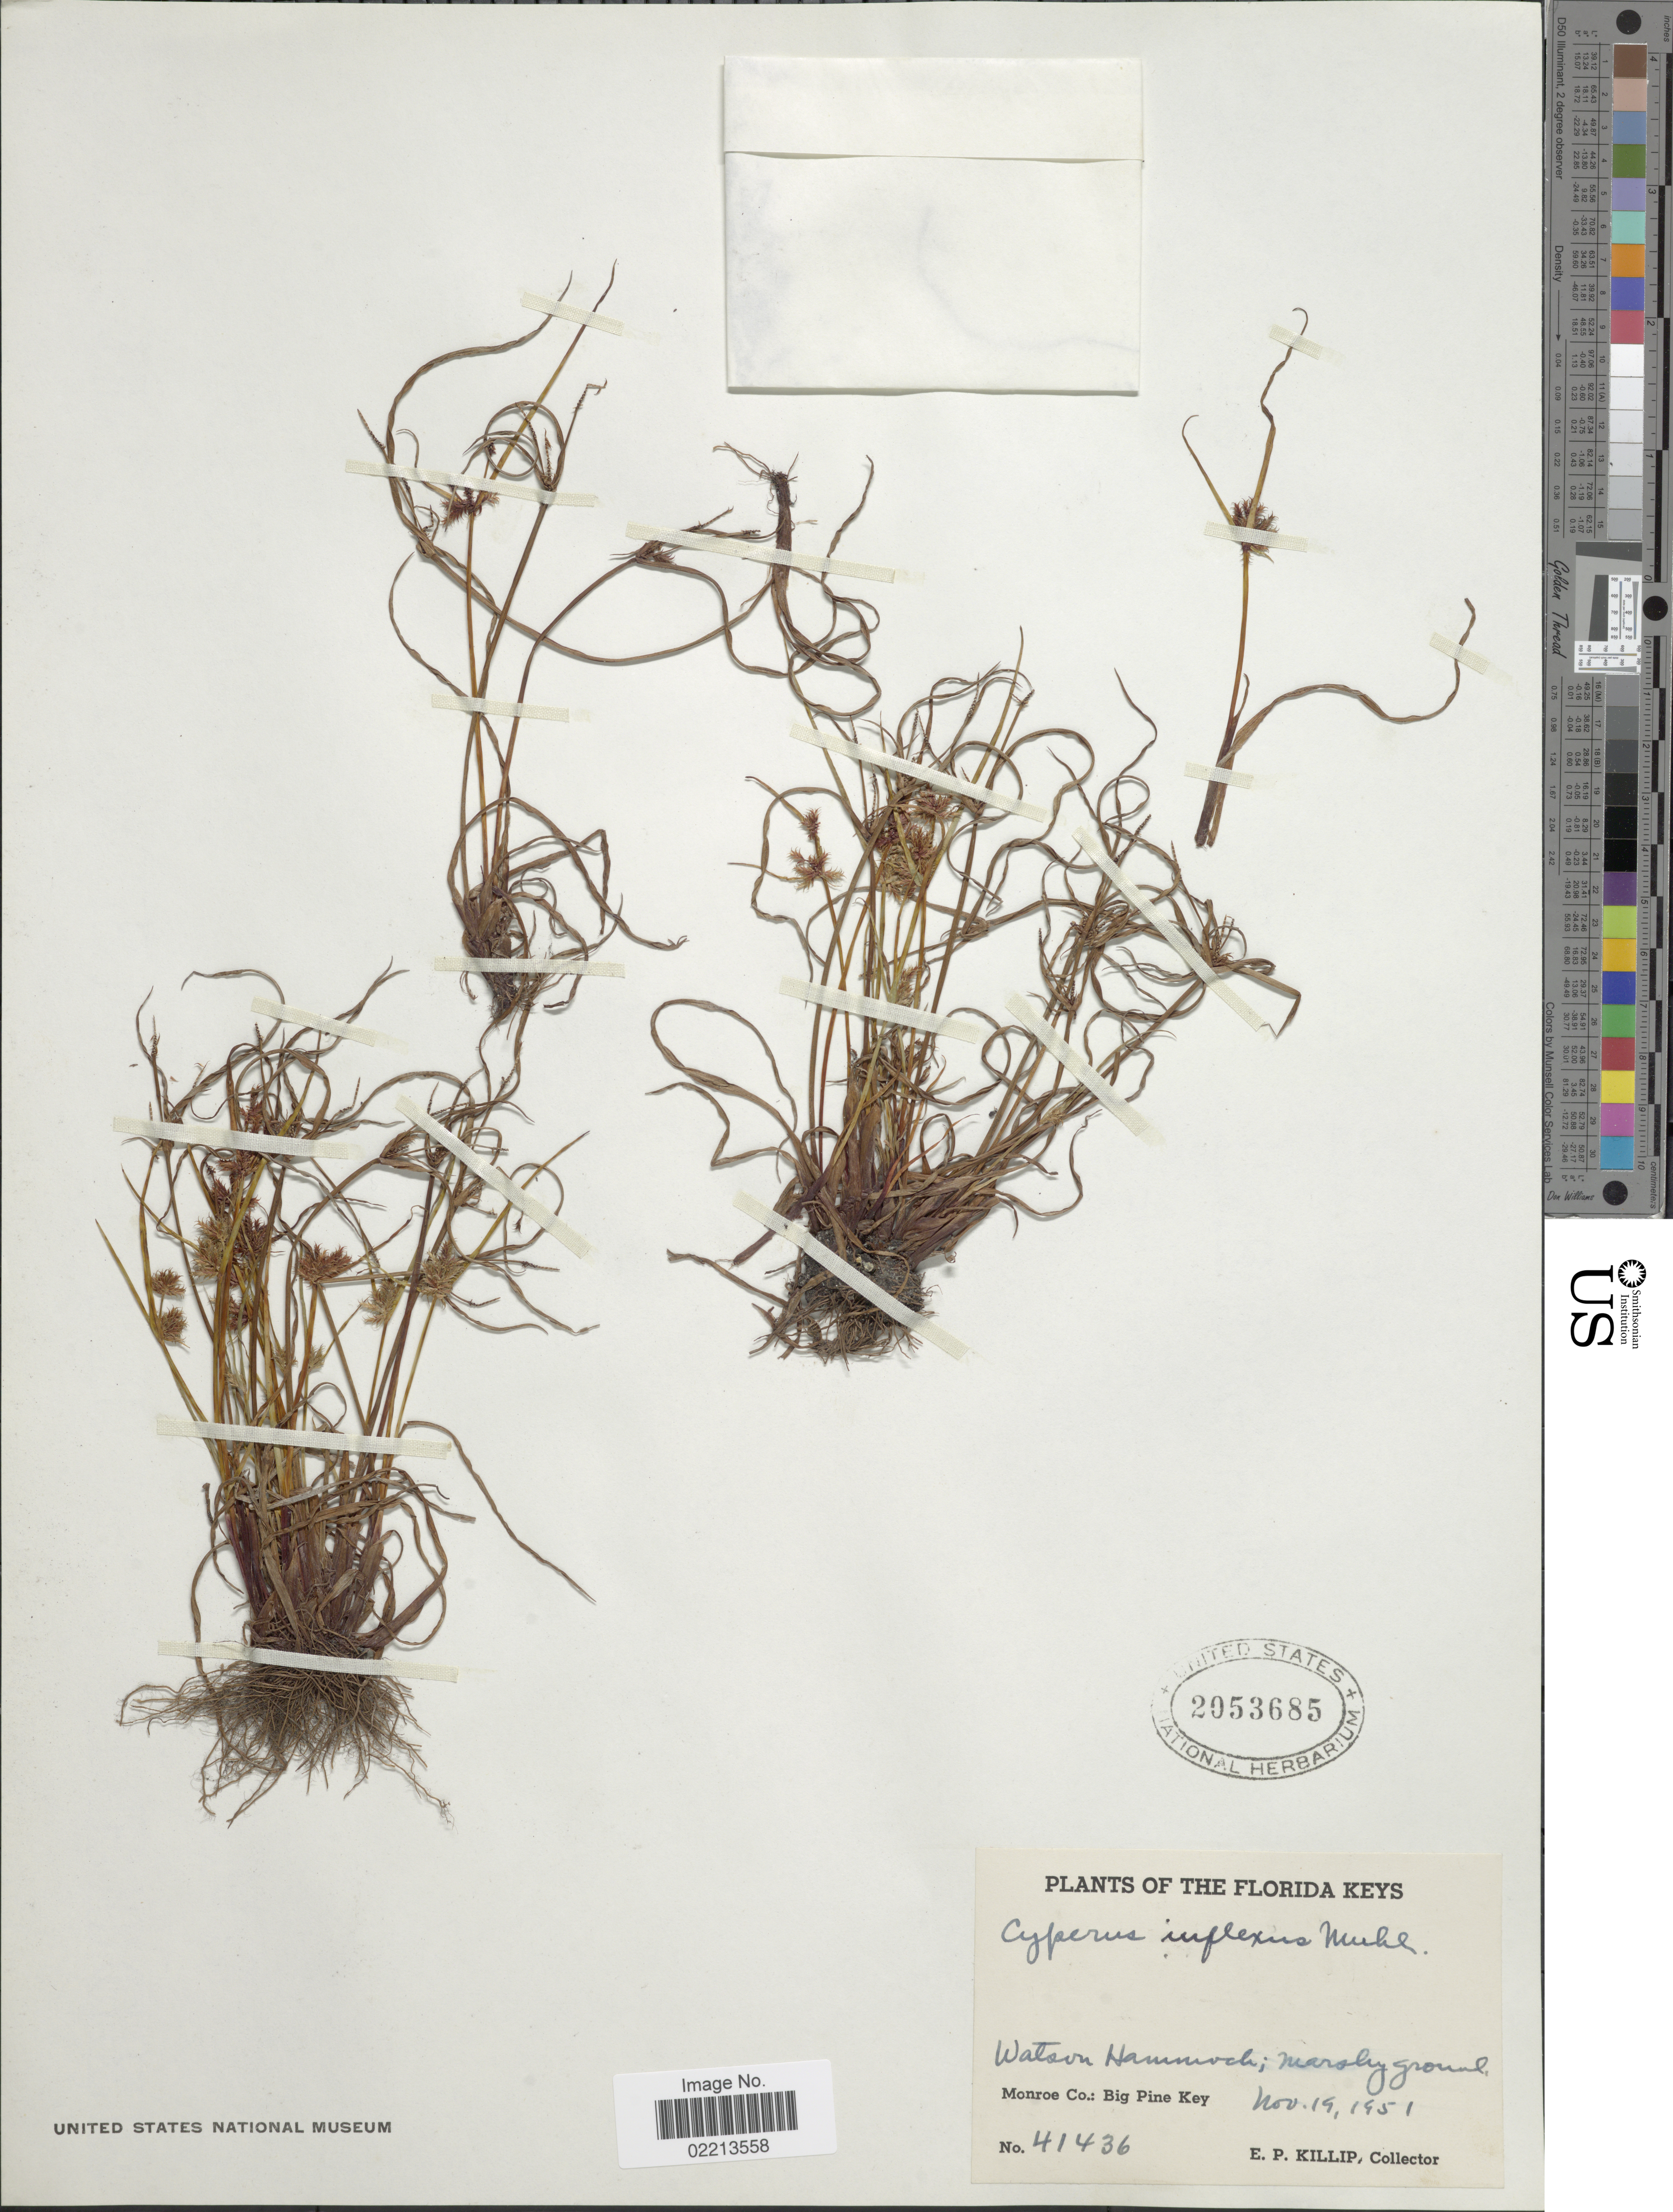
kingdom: Plantae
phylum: Tracheophyta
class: Liliopsida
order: Poales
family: Cyperaceae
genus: Cyperus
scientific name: Cyperus squarrosus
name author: L.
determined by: Strong, Mark T., (BOT), Smithsonian Institution - National Museum of Natural History (UNITED STATES)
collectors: E. P. Killip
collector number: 41436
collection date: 1951-11-19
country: United States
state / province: Florida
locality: The Florida Keys, Watson Hammock, Monroe Co, Big Pine Key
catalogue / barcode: US 2053685